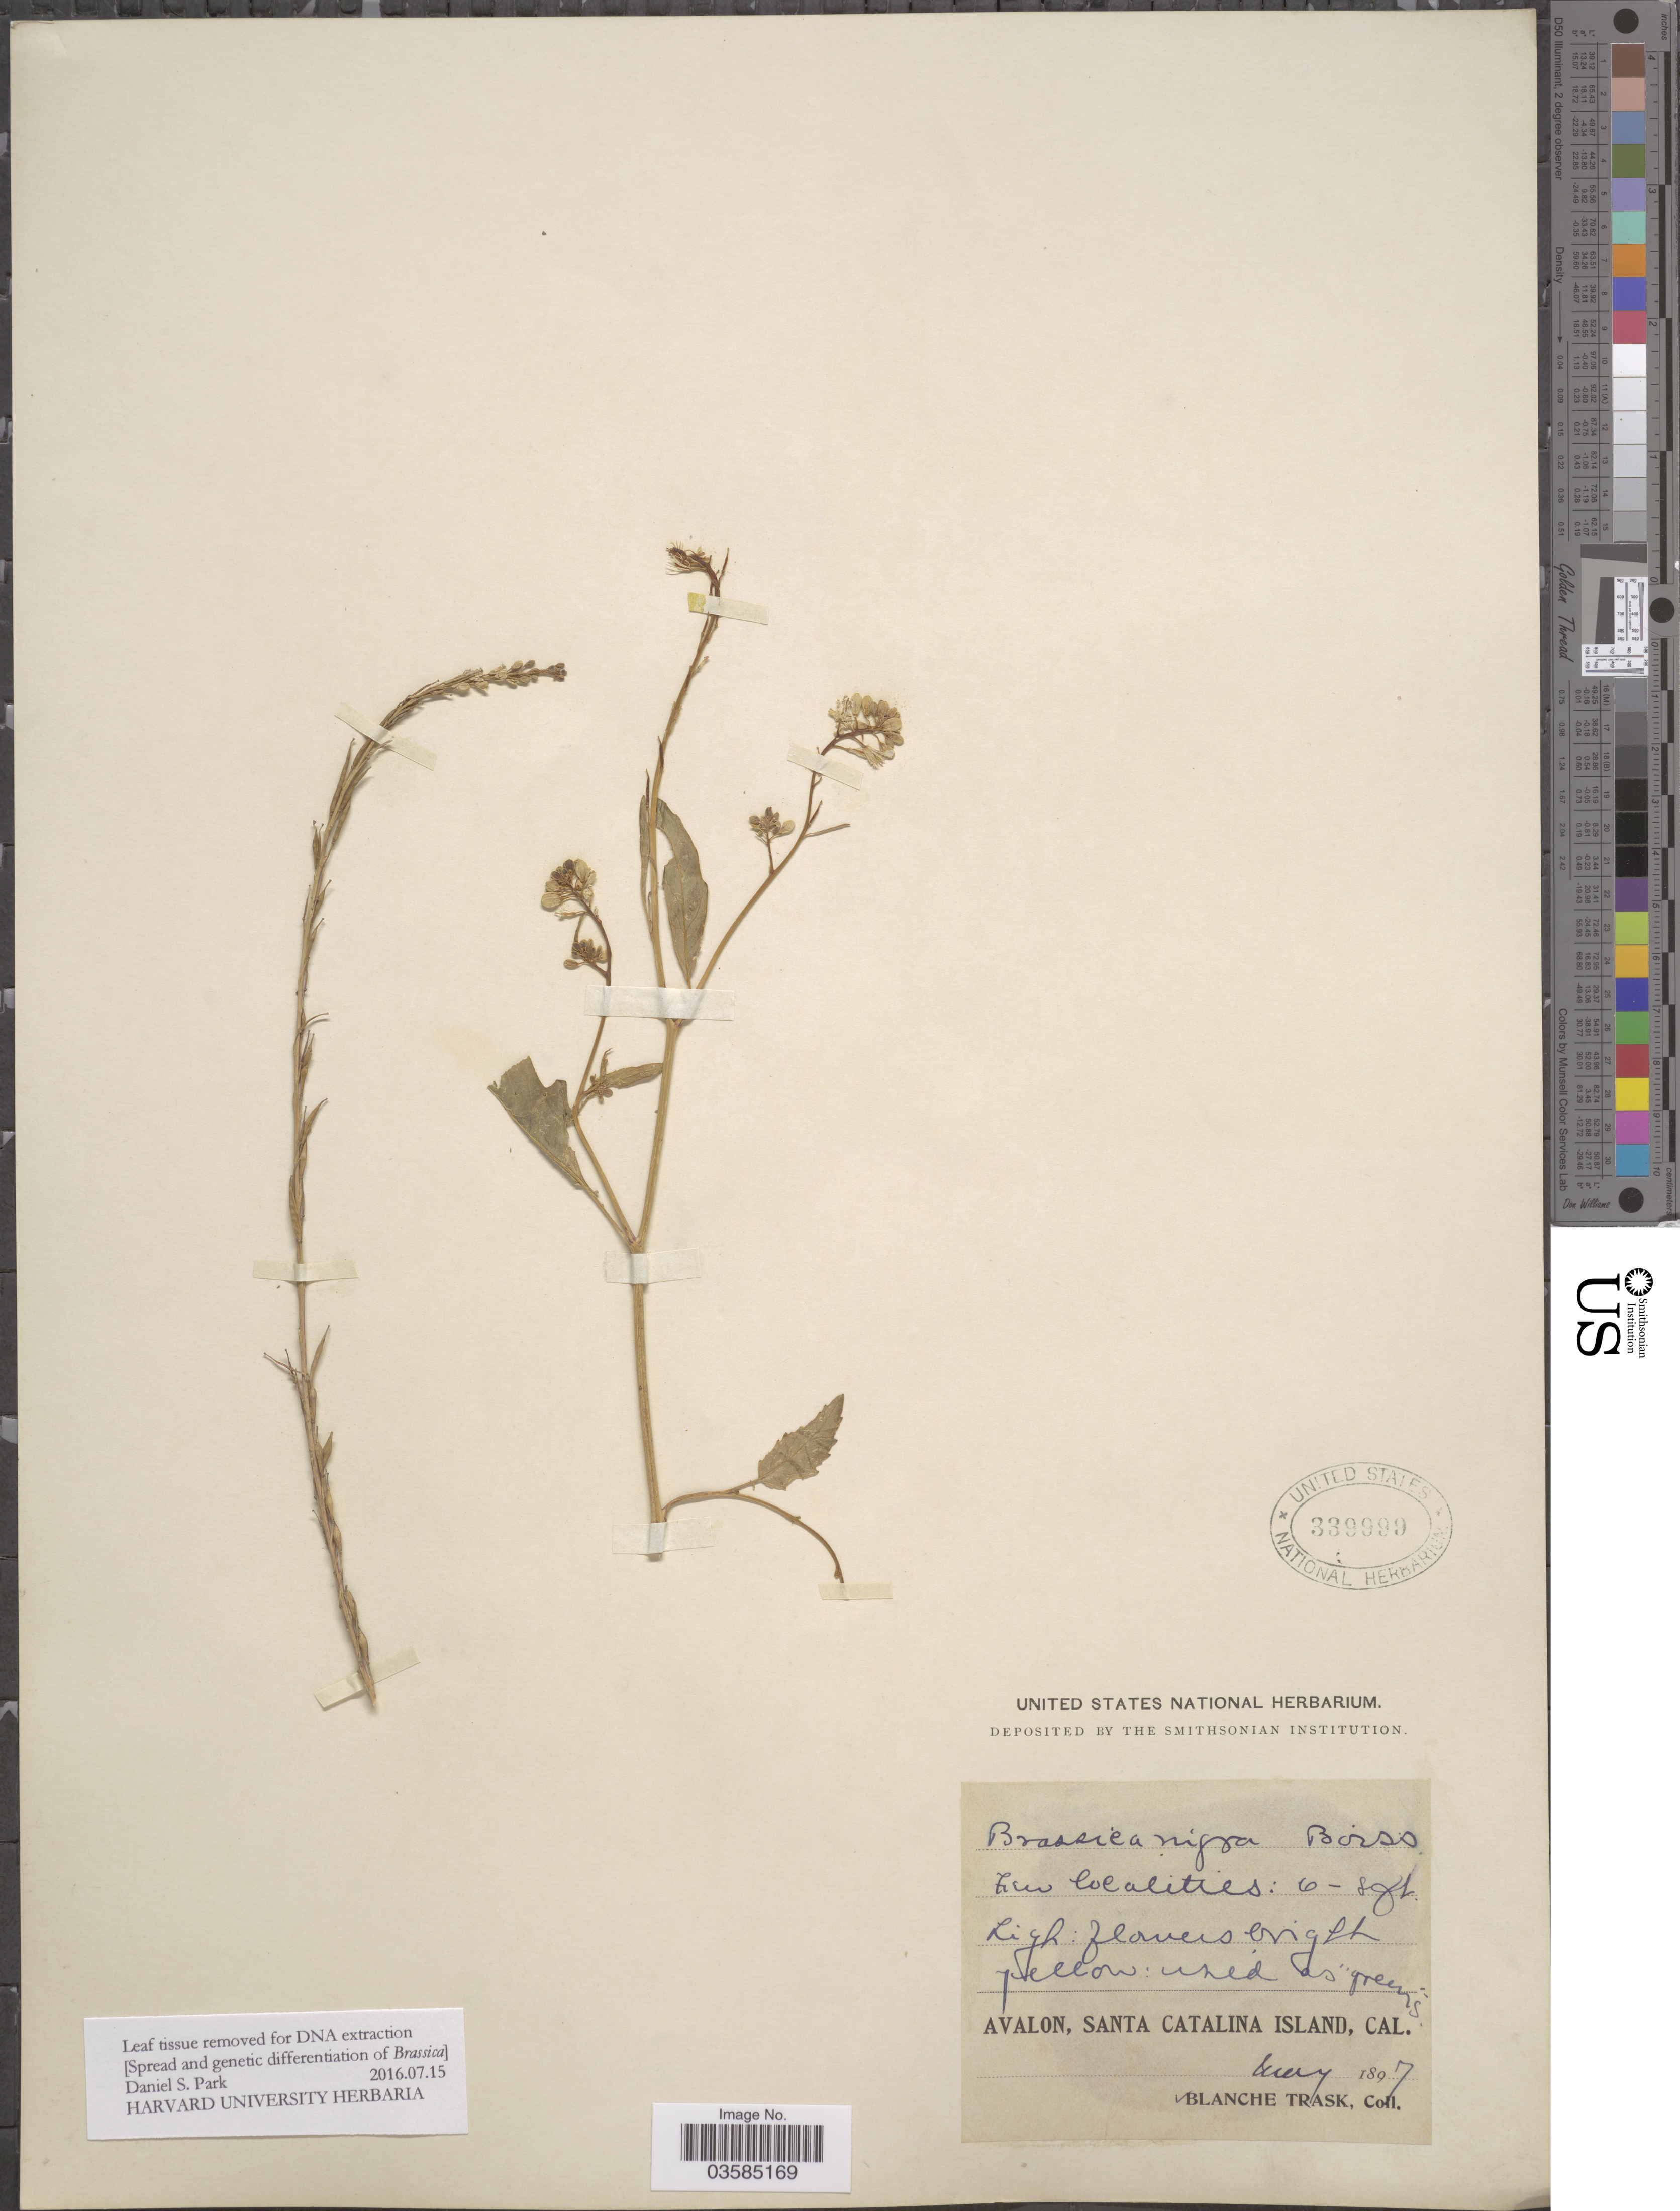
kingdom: Plantae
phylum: Tracheophyta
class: Magnoliopsida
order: Brassicales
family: Brassicaceae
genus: Brassica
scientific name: Brassica nigra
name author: (L.) W.D.J. Koch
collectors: B. Trask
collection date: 1897-05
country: United States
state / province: California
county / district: Los Angeles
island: Santa Catalina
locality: Avalon, Santa Catalina Island.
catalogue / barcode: US 339999